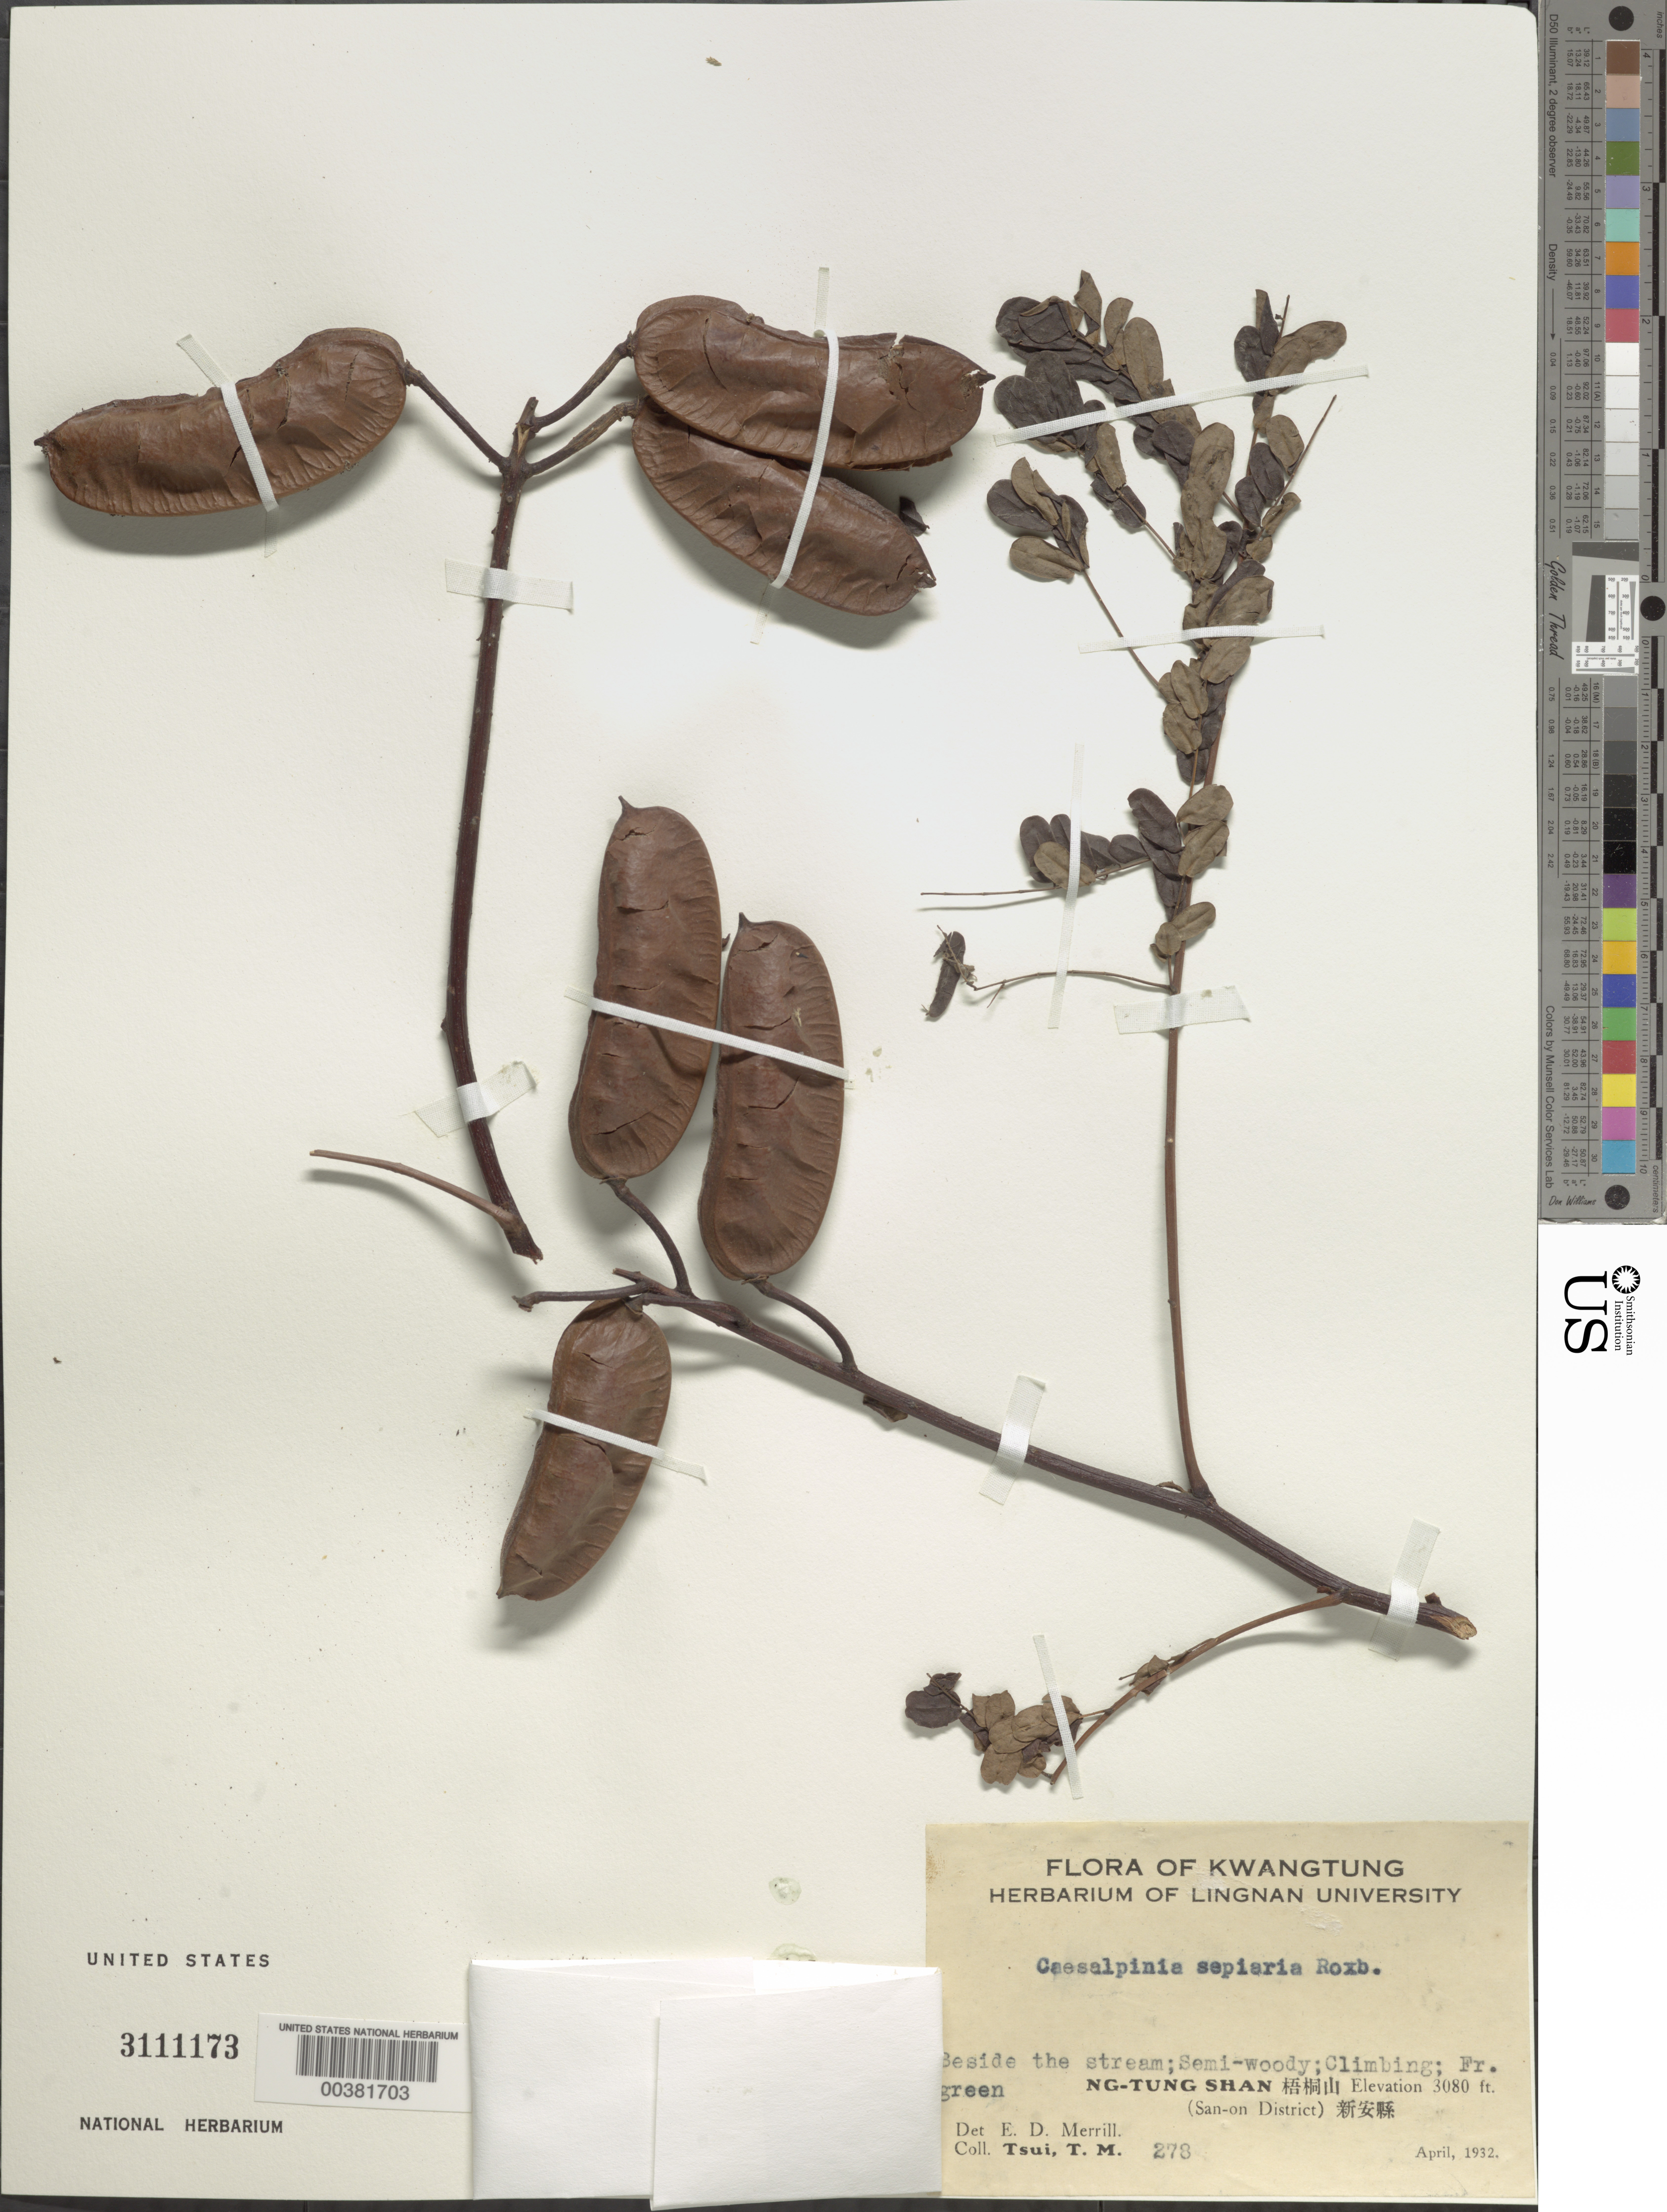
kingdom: Plantae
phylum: Tracheophyta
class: Magnoliopsida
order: Fabales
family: Fabaceae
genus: Biancaea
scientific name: Biancaea decapetala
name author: (Roth) O. Deg.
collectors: T. Tsui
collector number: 278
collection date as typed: Apr 1932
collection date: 1932-04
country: China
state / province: Guangdong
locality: Ng-tung shan, san-on dist.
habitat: Beside the stream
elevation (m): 939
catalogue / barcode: US 3111173